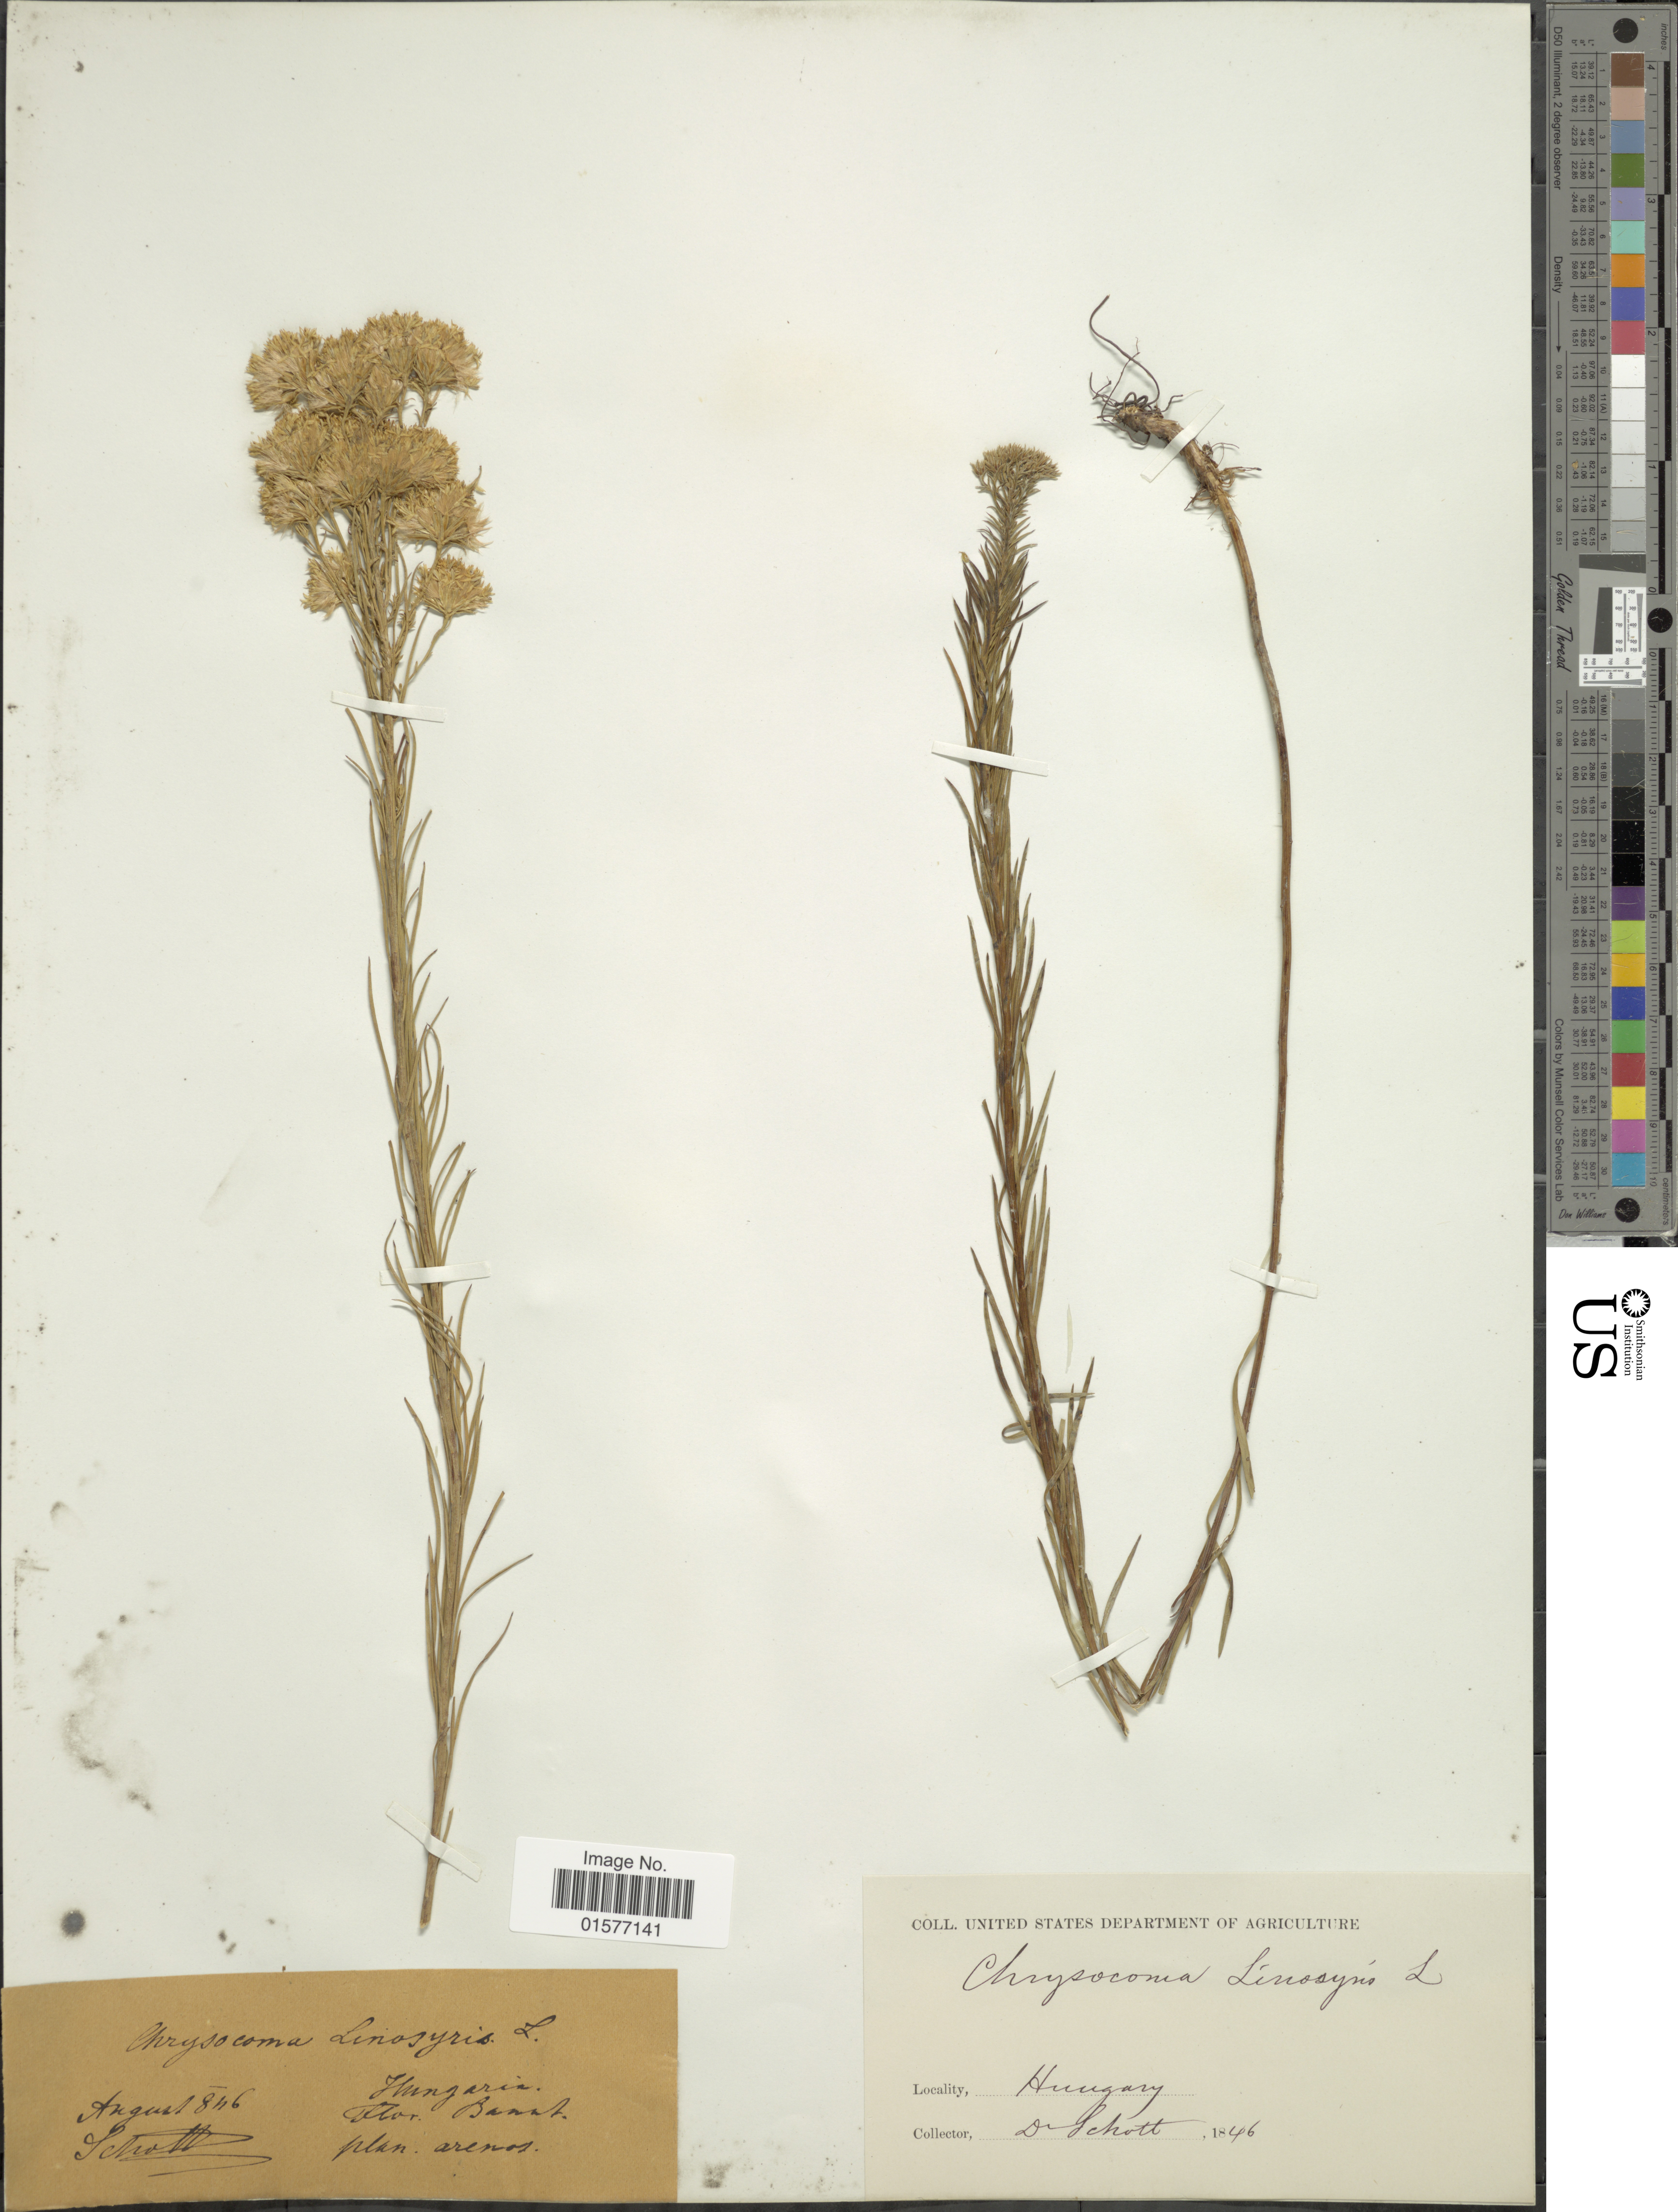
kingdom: Plantae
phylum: Tracheophyta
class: Magnoliopsida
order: Asterales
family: Asteraceae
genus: Linosyris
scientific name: Linosyris vulgaris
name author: Cass. ex Less.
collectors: Schott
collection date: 1846-08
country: Hungary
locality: Banat, plkr arenos [interpreted]